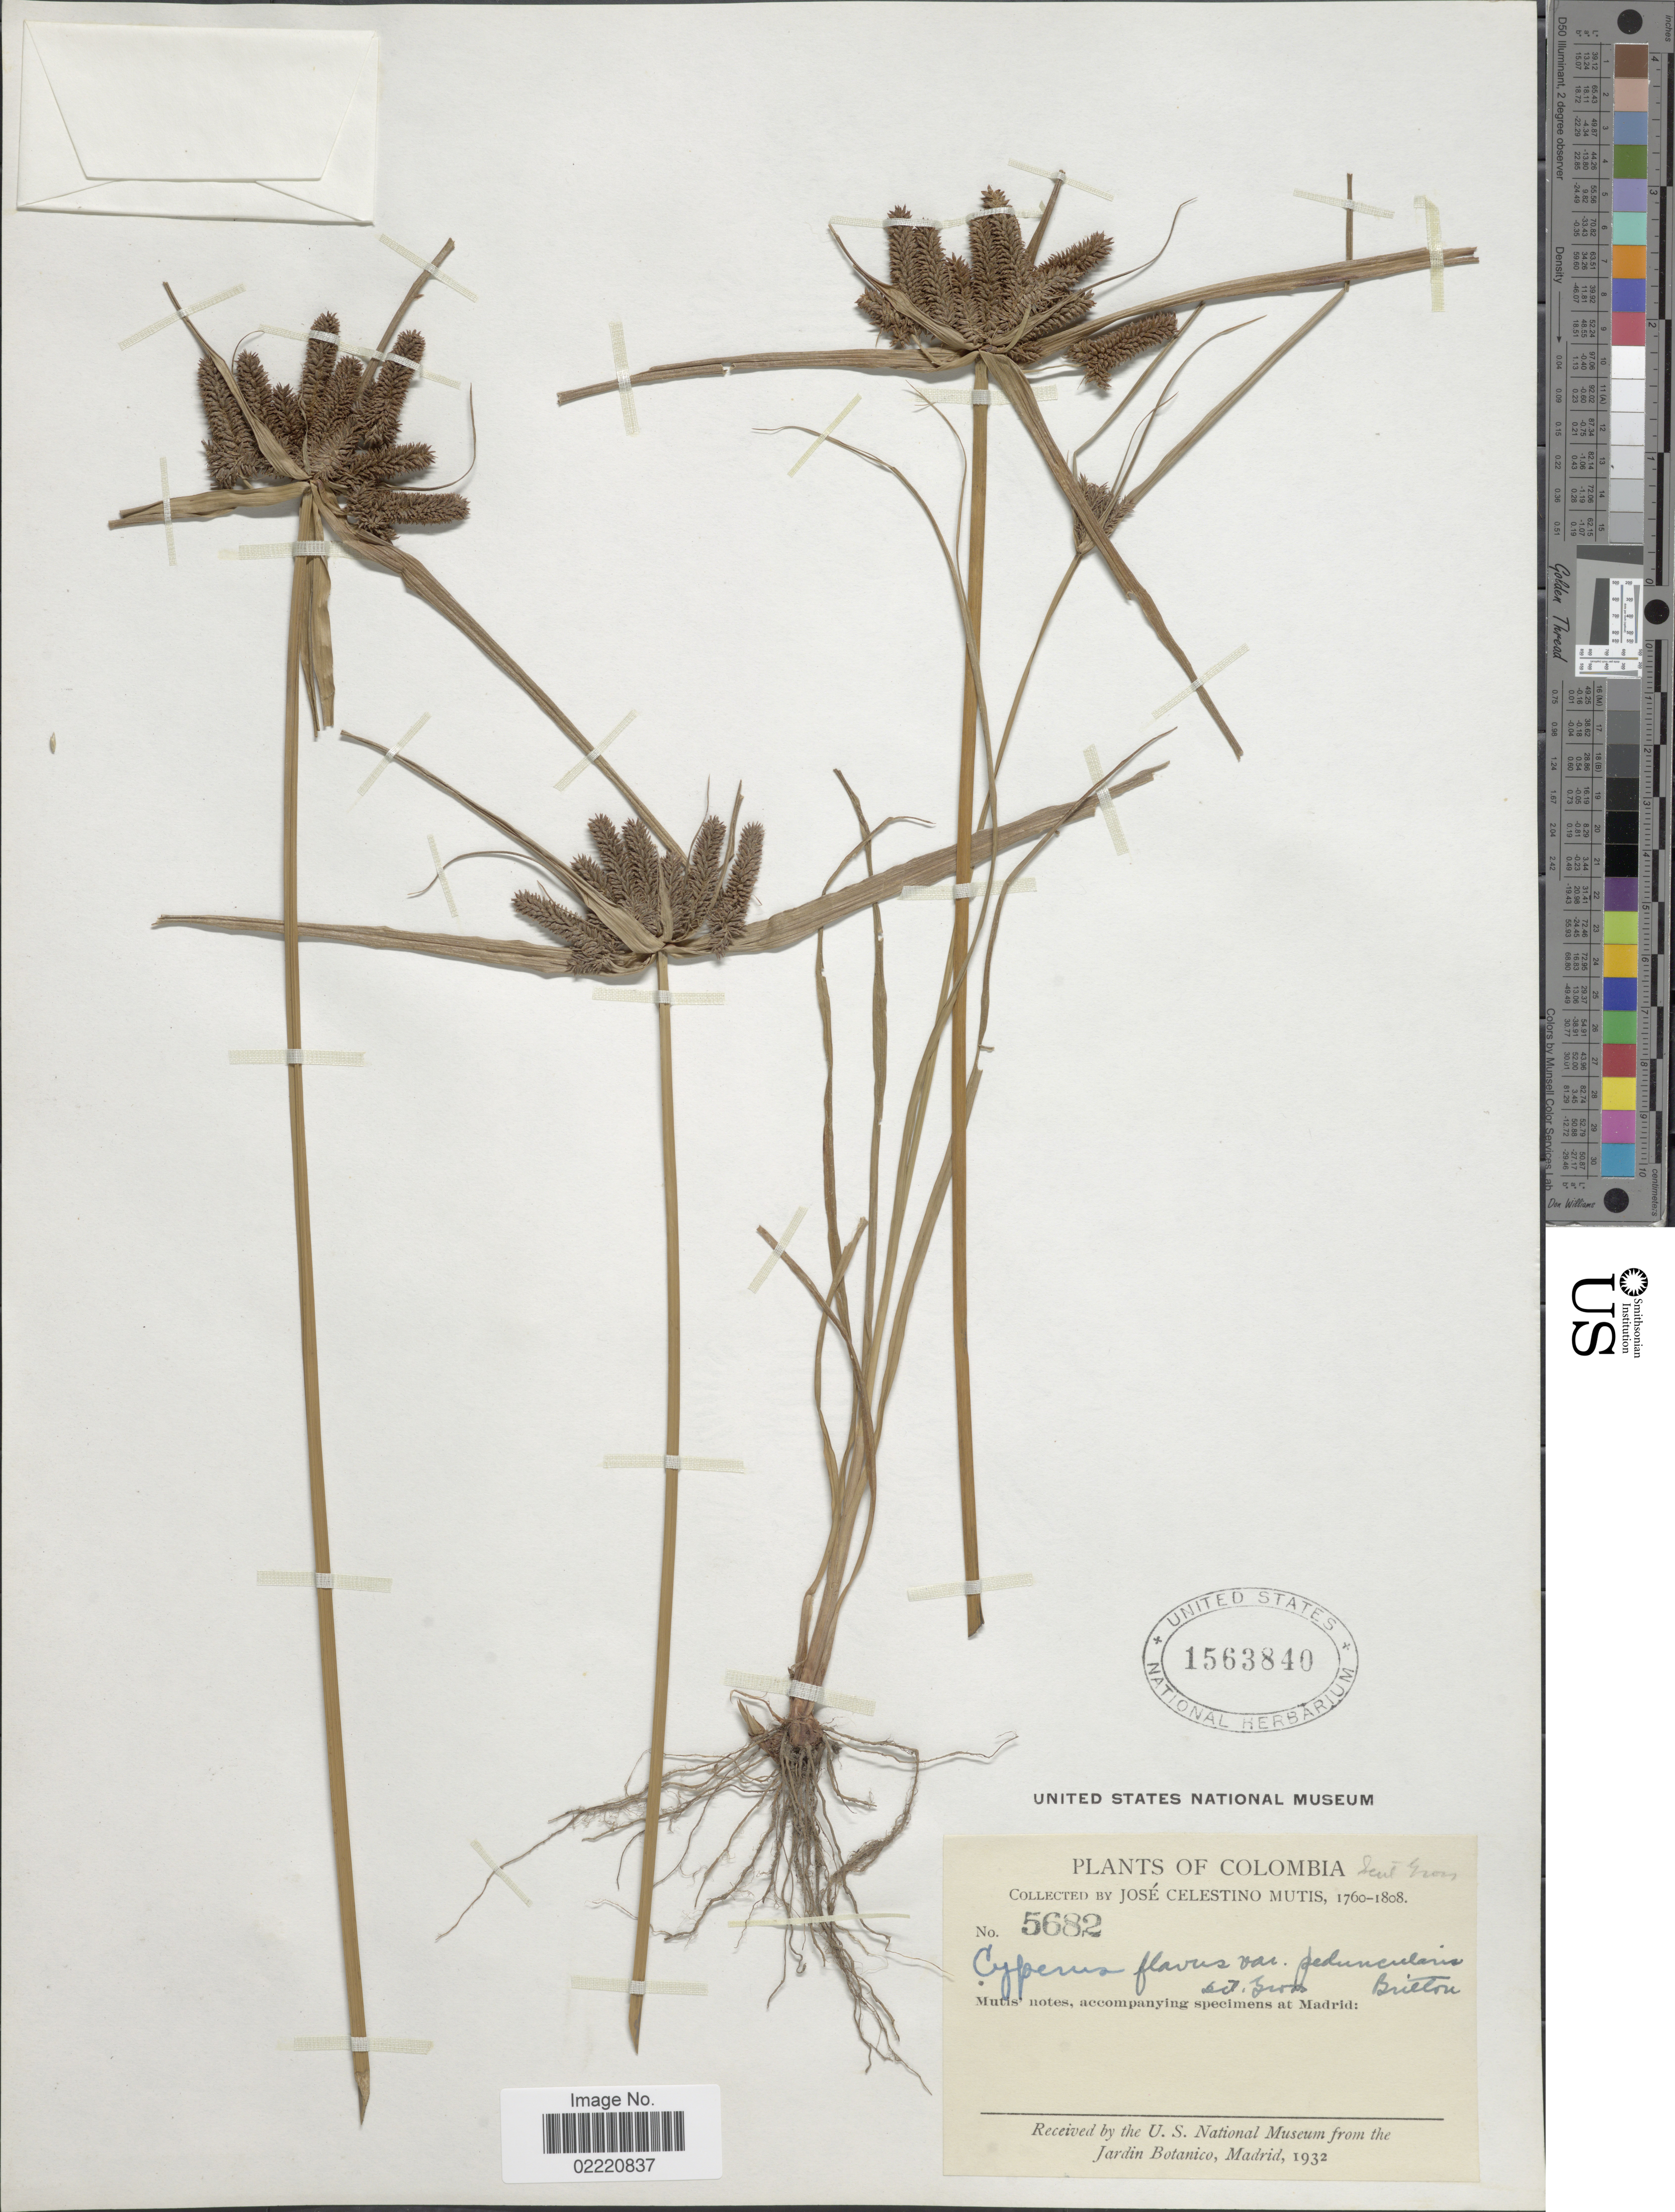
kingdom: Plantae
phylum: Tracheophyta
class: Liliopsida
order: Poales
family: Cyperaceae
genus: Cyperus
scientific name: Cyperus aggregatus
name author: (Willd.) Endl.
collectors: J. C. B. Mutis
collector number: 5682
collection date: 1760/1808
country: Colombia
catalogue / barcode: US 1563840